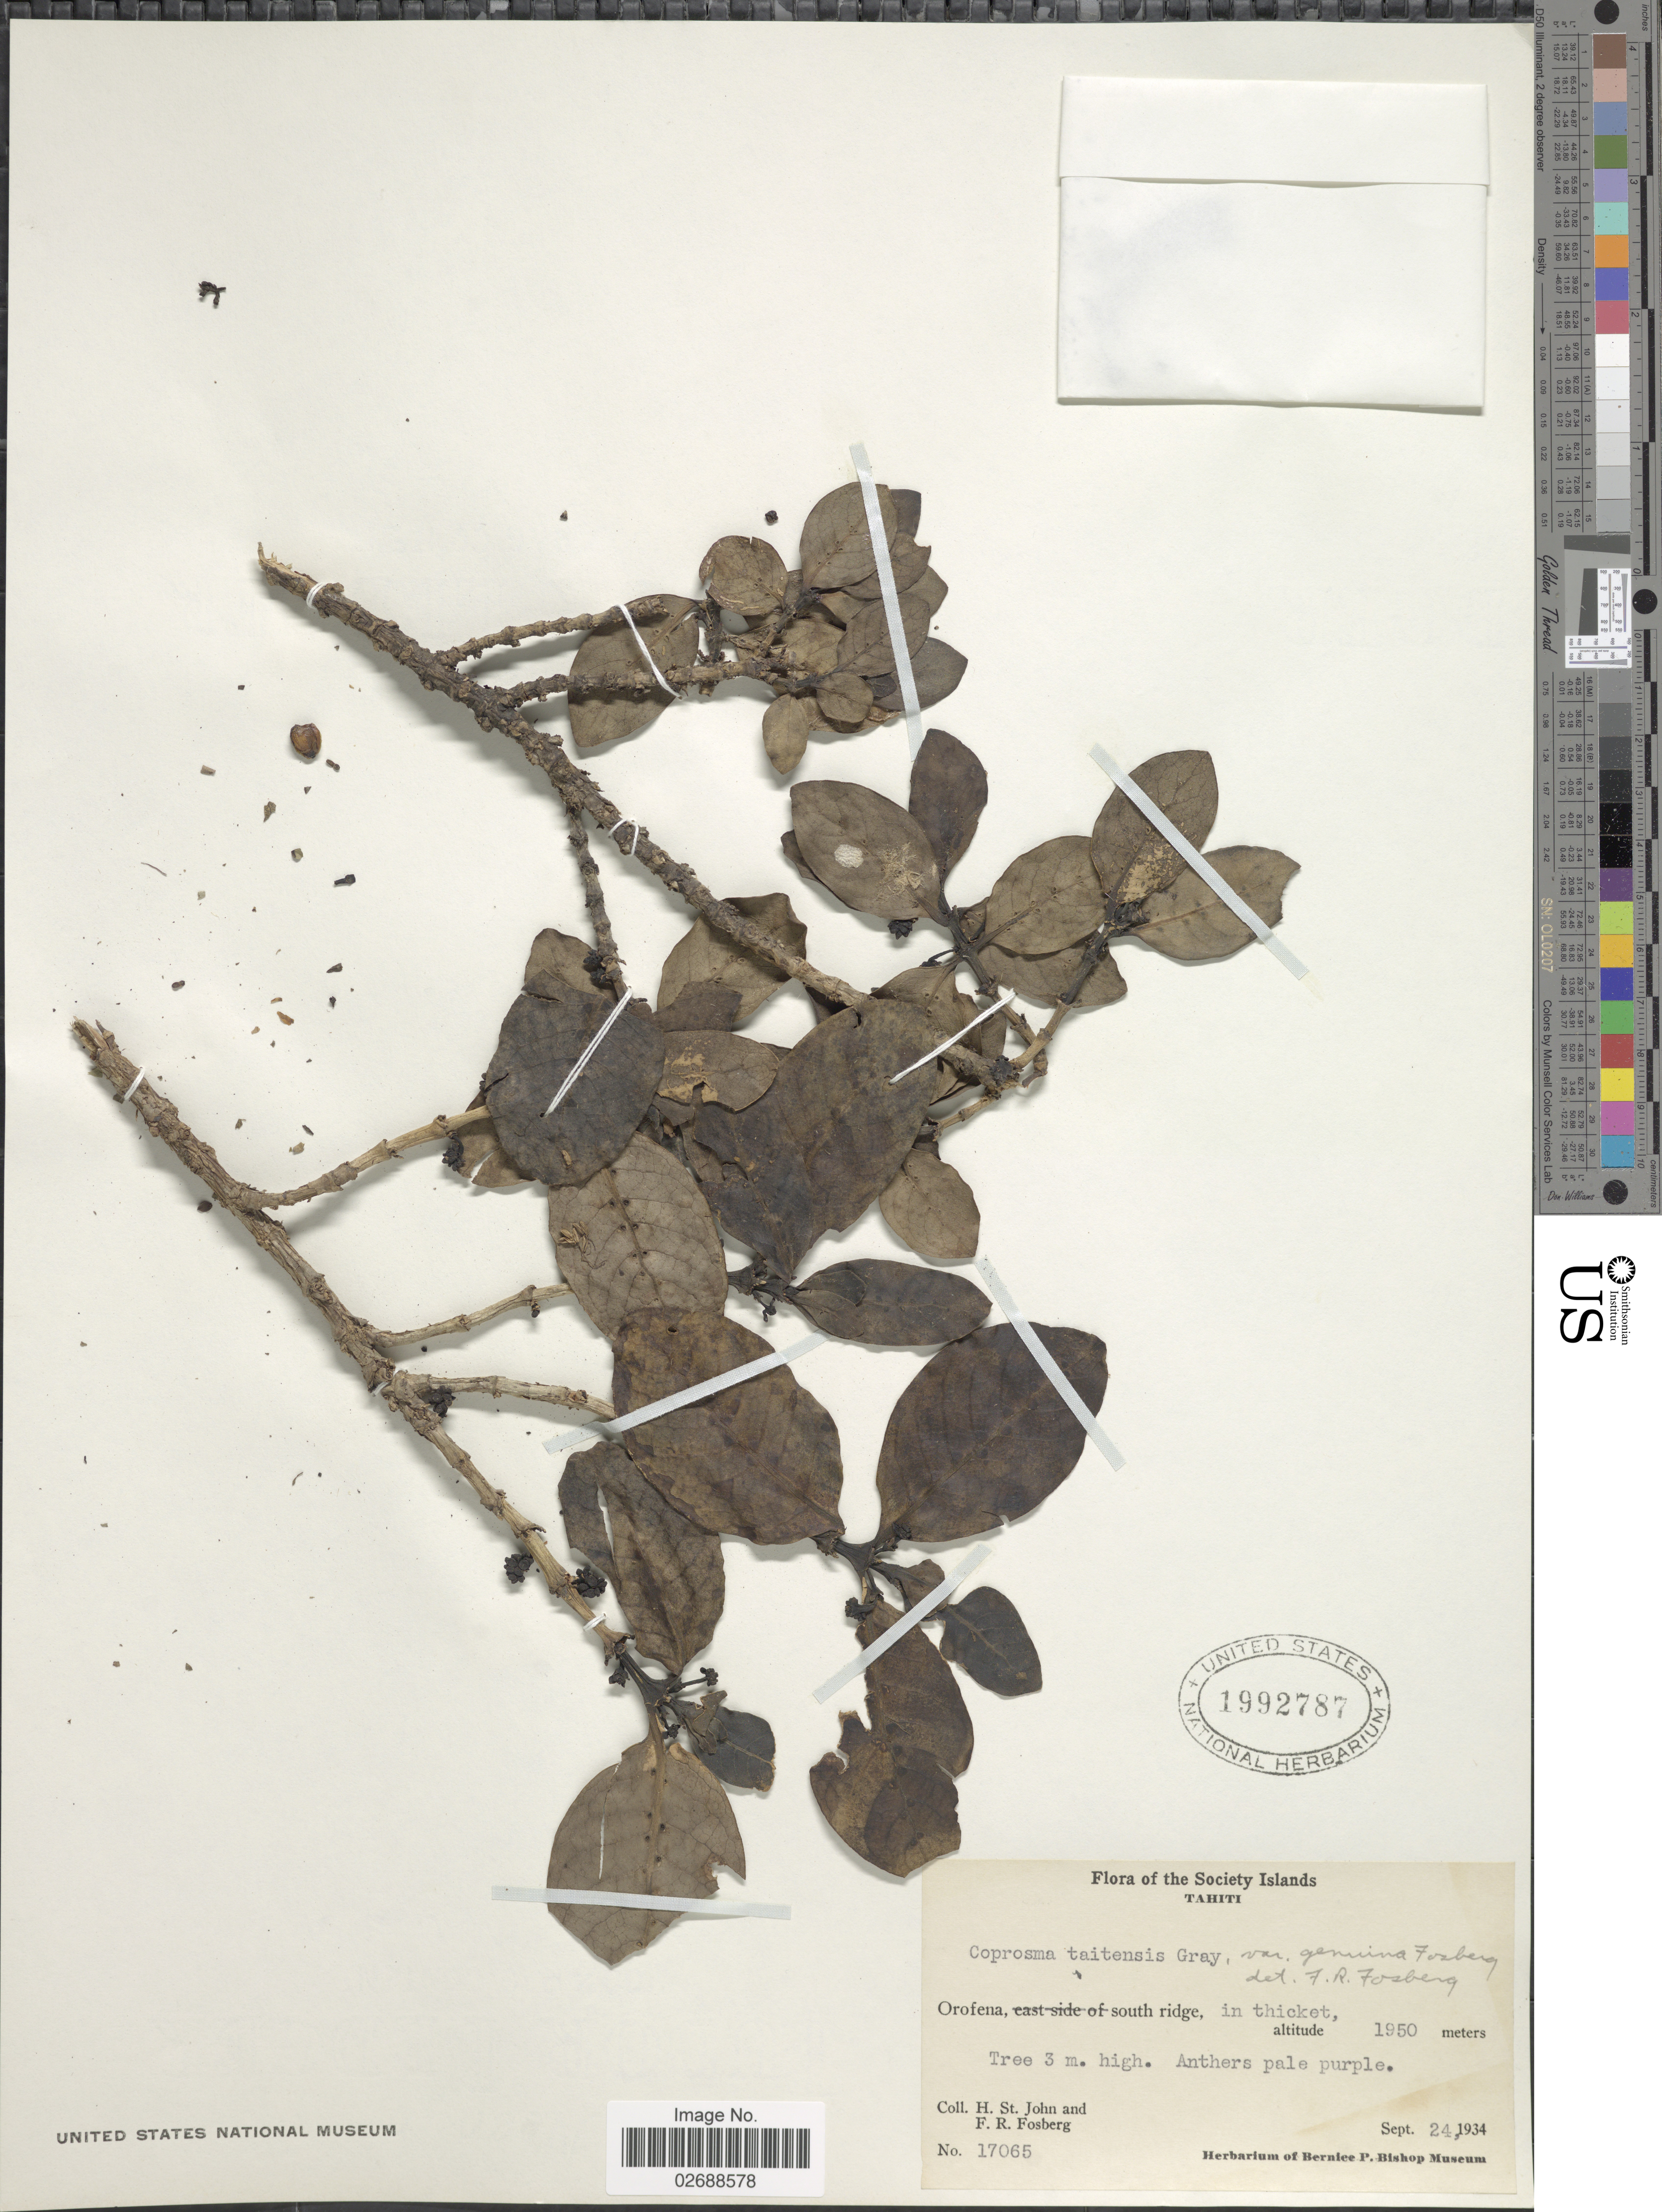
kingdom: Plantae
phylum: Tracheophyta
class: Magnoliopsida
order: Gentianales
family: Rubiaceae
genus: Coprosma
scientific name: Coprosma tahitensis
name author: A. Gray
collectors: H. St. John & F. R. Fosberg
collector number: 17065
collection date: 1934-09-24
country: French Polynesia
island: Tahiti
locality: Society Islands. Tahiti. Orofena, south ridge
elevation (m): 1950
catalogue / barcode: US 1992787